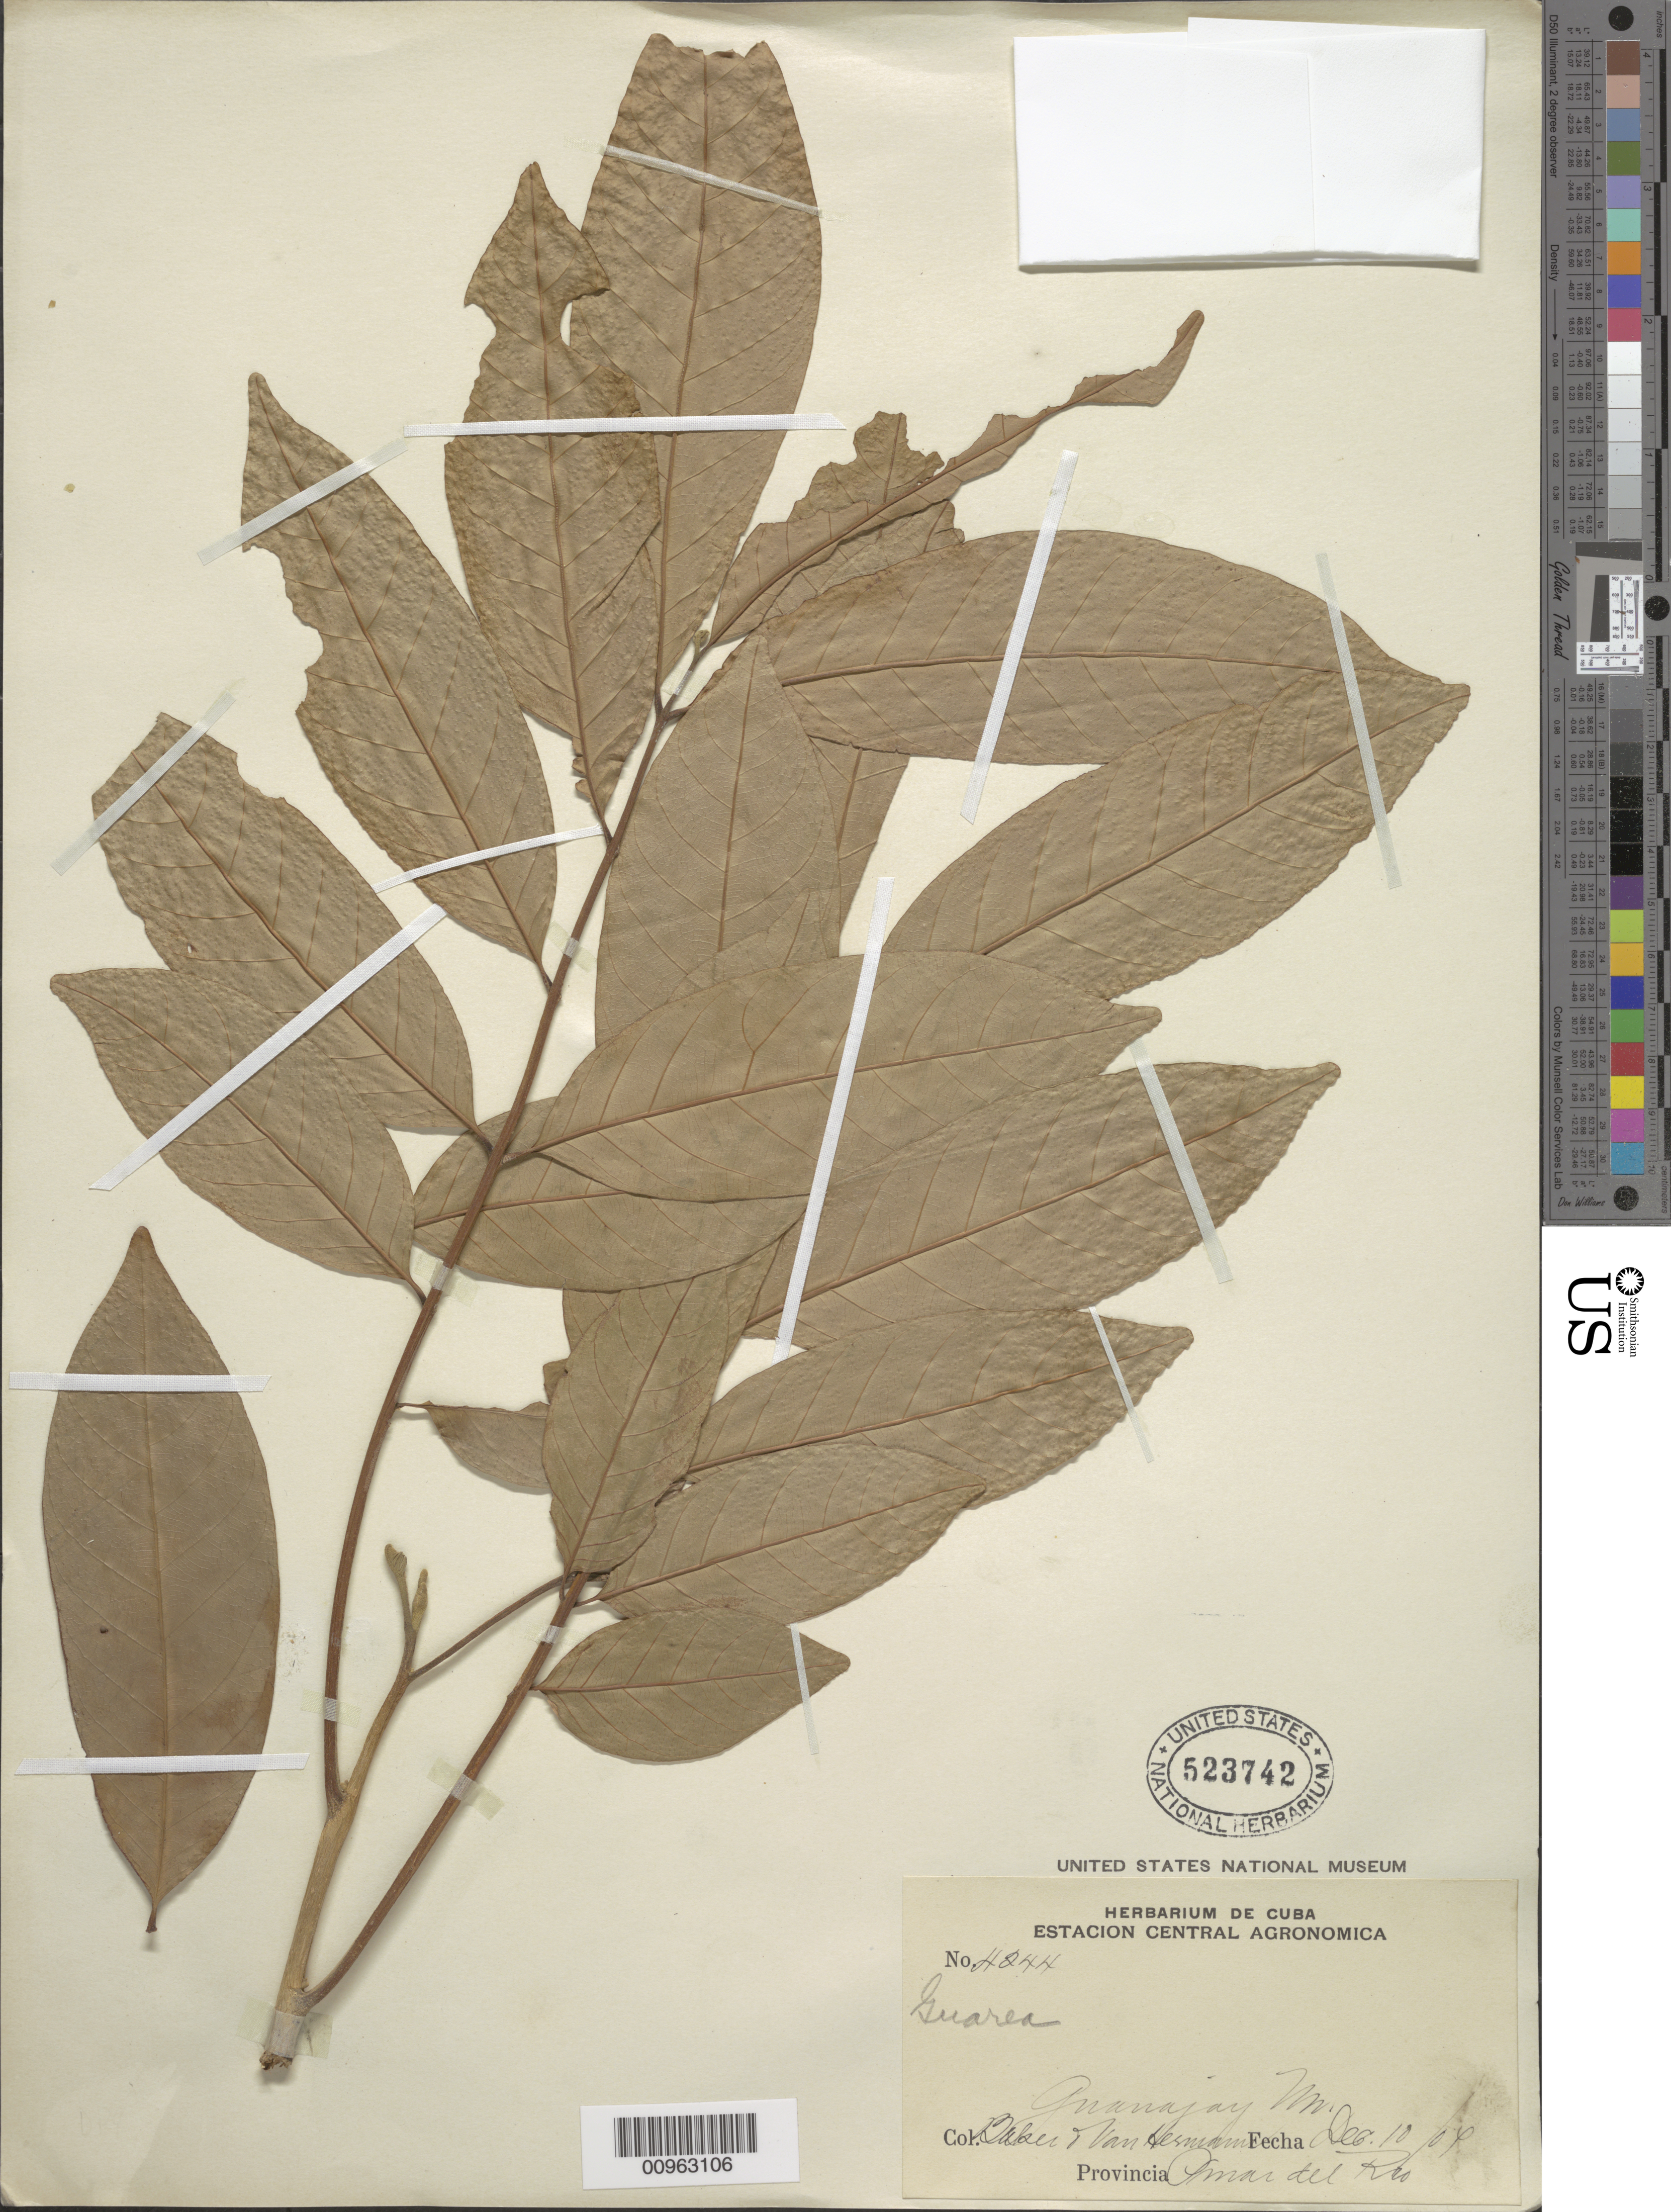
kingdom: Plantae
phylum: Tracheophyta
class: Magnoliopsida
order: Sapindales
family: Meliaceae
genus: Guarea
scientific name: Guarea sp.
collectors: C. F. Baker & H. A. Van Hermann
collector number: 4244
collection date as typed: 10 Dec 1904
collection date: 1904-12-10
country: Cuba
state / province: Pinar del Rio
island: Cuba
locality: Guanajay Mt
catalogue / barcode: US 523742